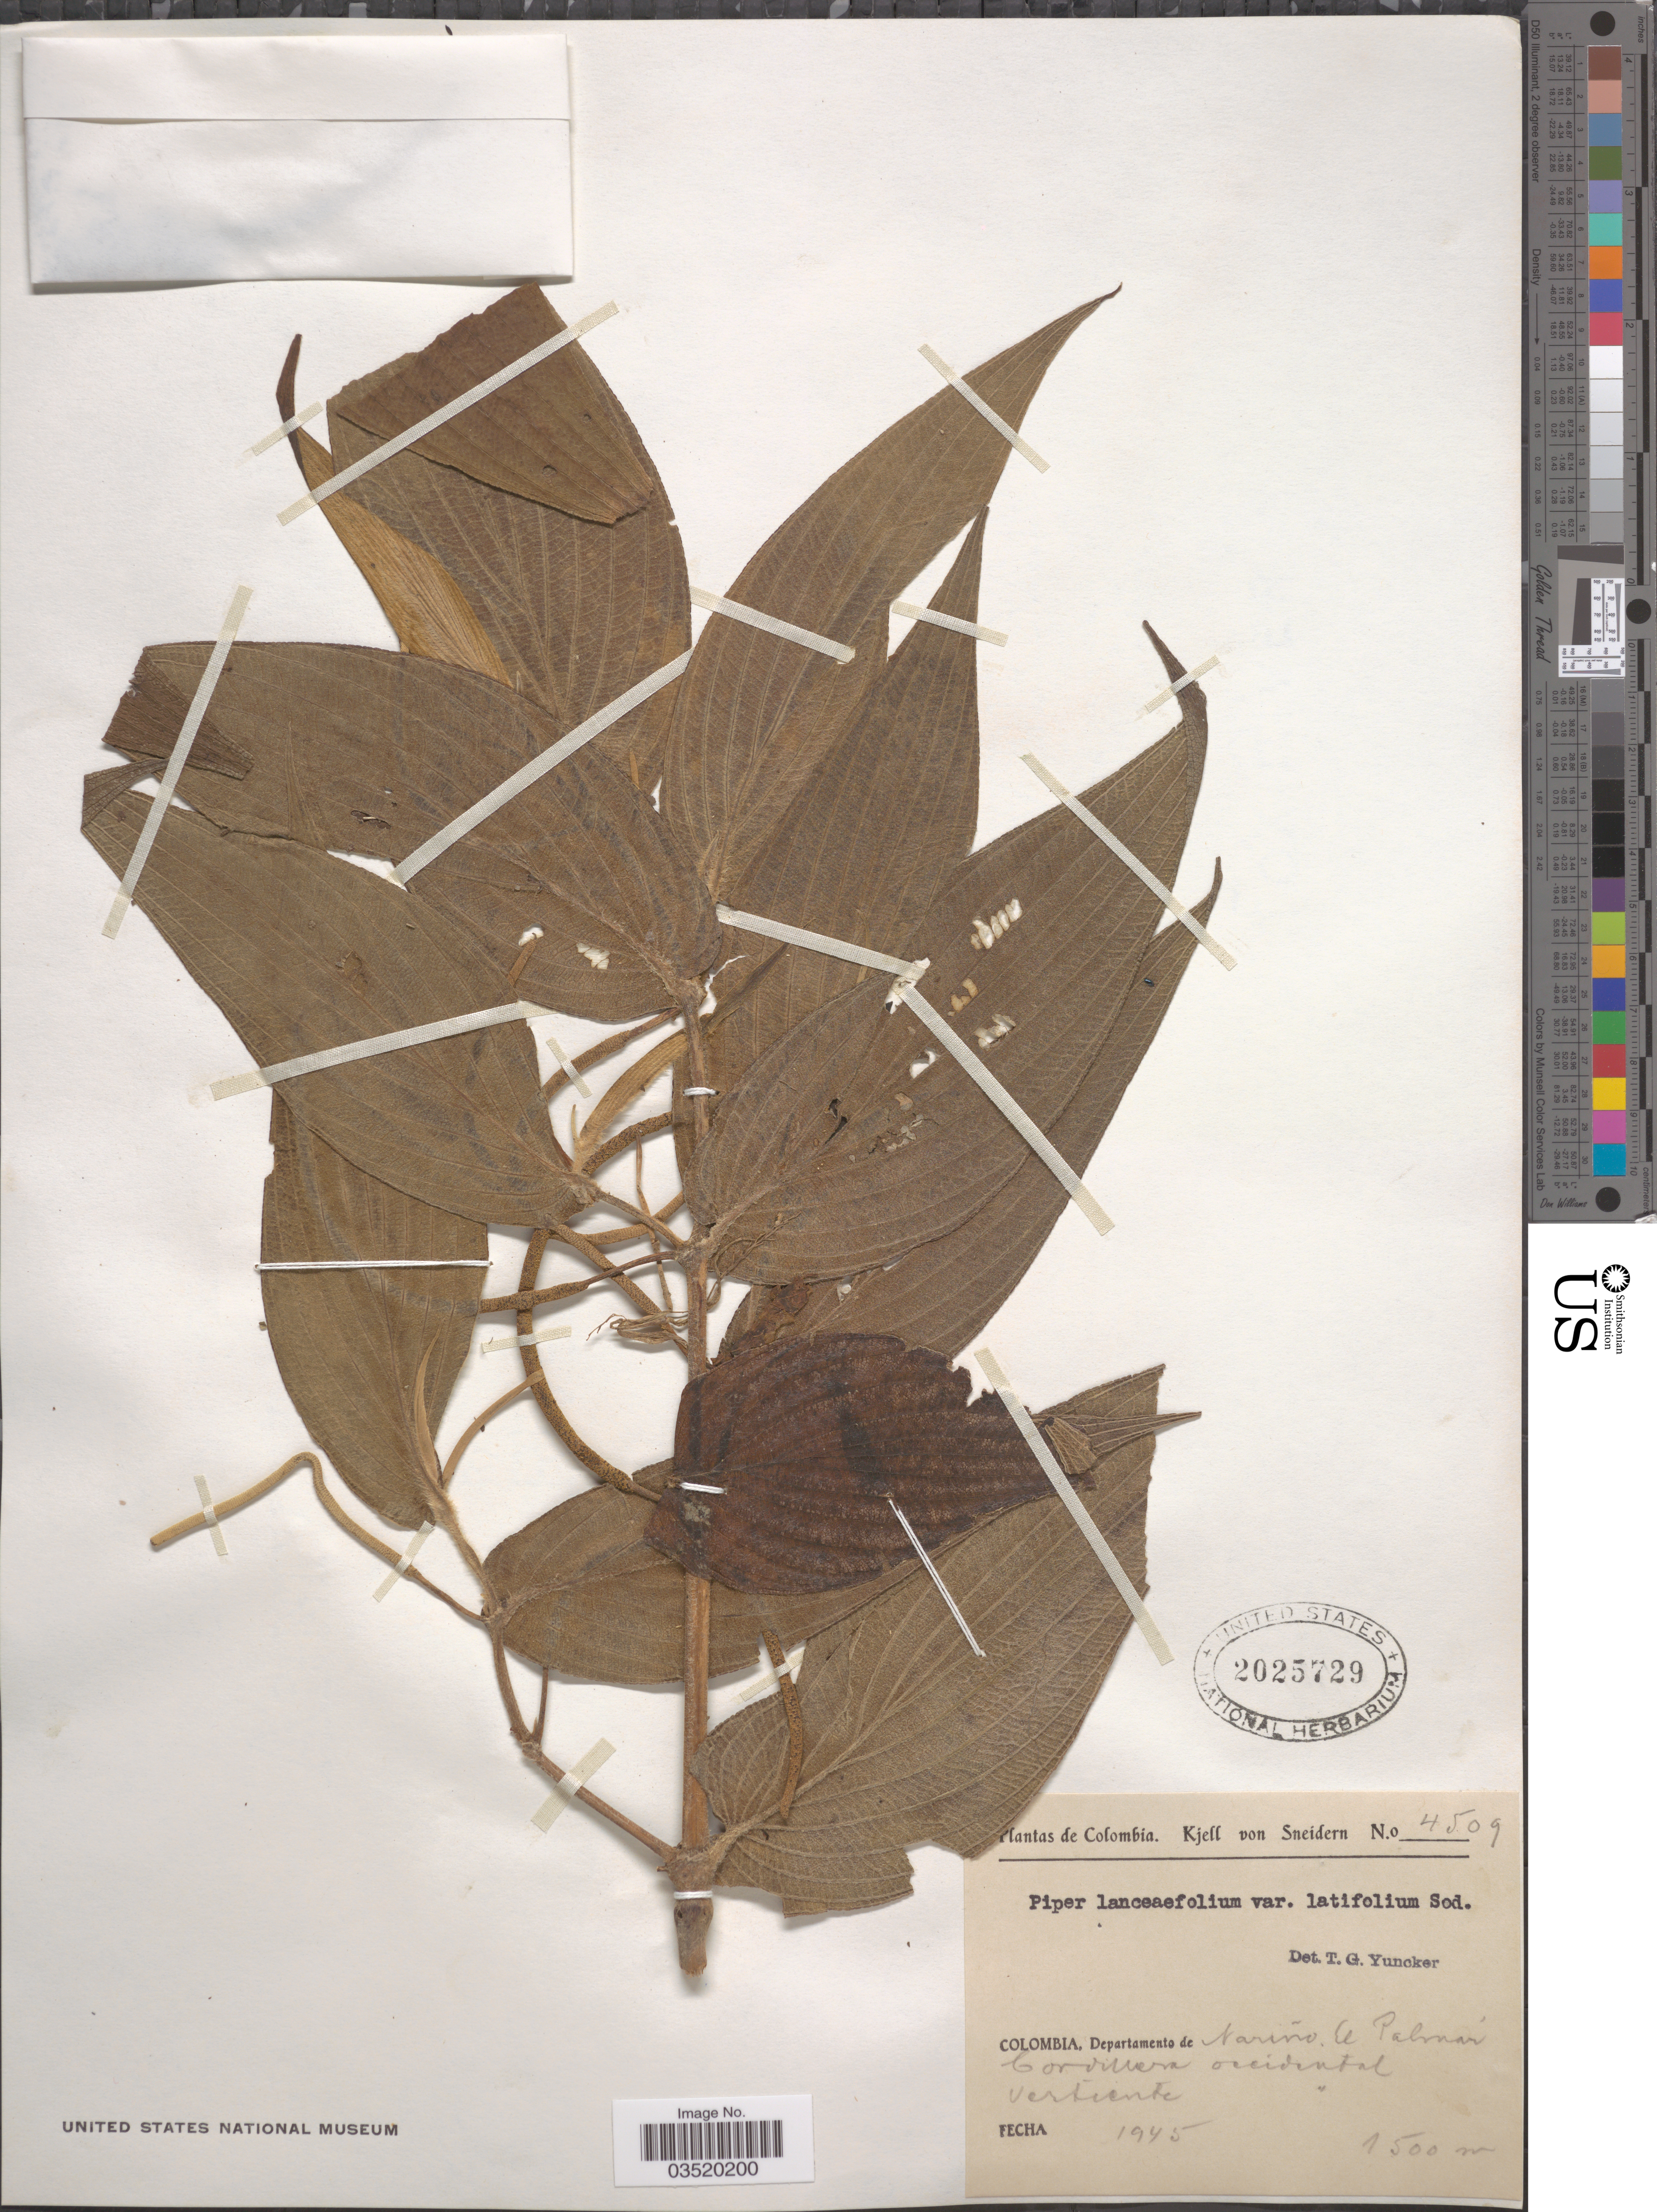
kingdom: Plantae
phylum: Tracheophyta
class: Magnoliopsida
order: Piperales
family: Piperaceae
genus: Piper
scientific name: Piper lanceifolium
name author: Kunth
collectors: K. von Sneidern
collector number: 4509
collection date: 1945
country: Colombia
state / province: Nariño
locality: Departamento de Nariño. El Palmár. Cordillera occidental vertiente.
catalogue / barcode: US 2025729